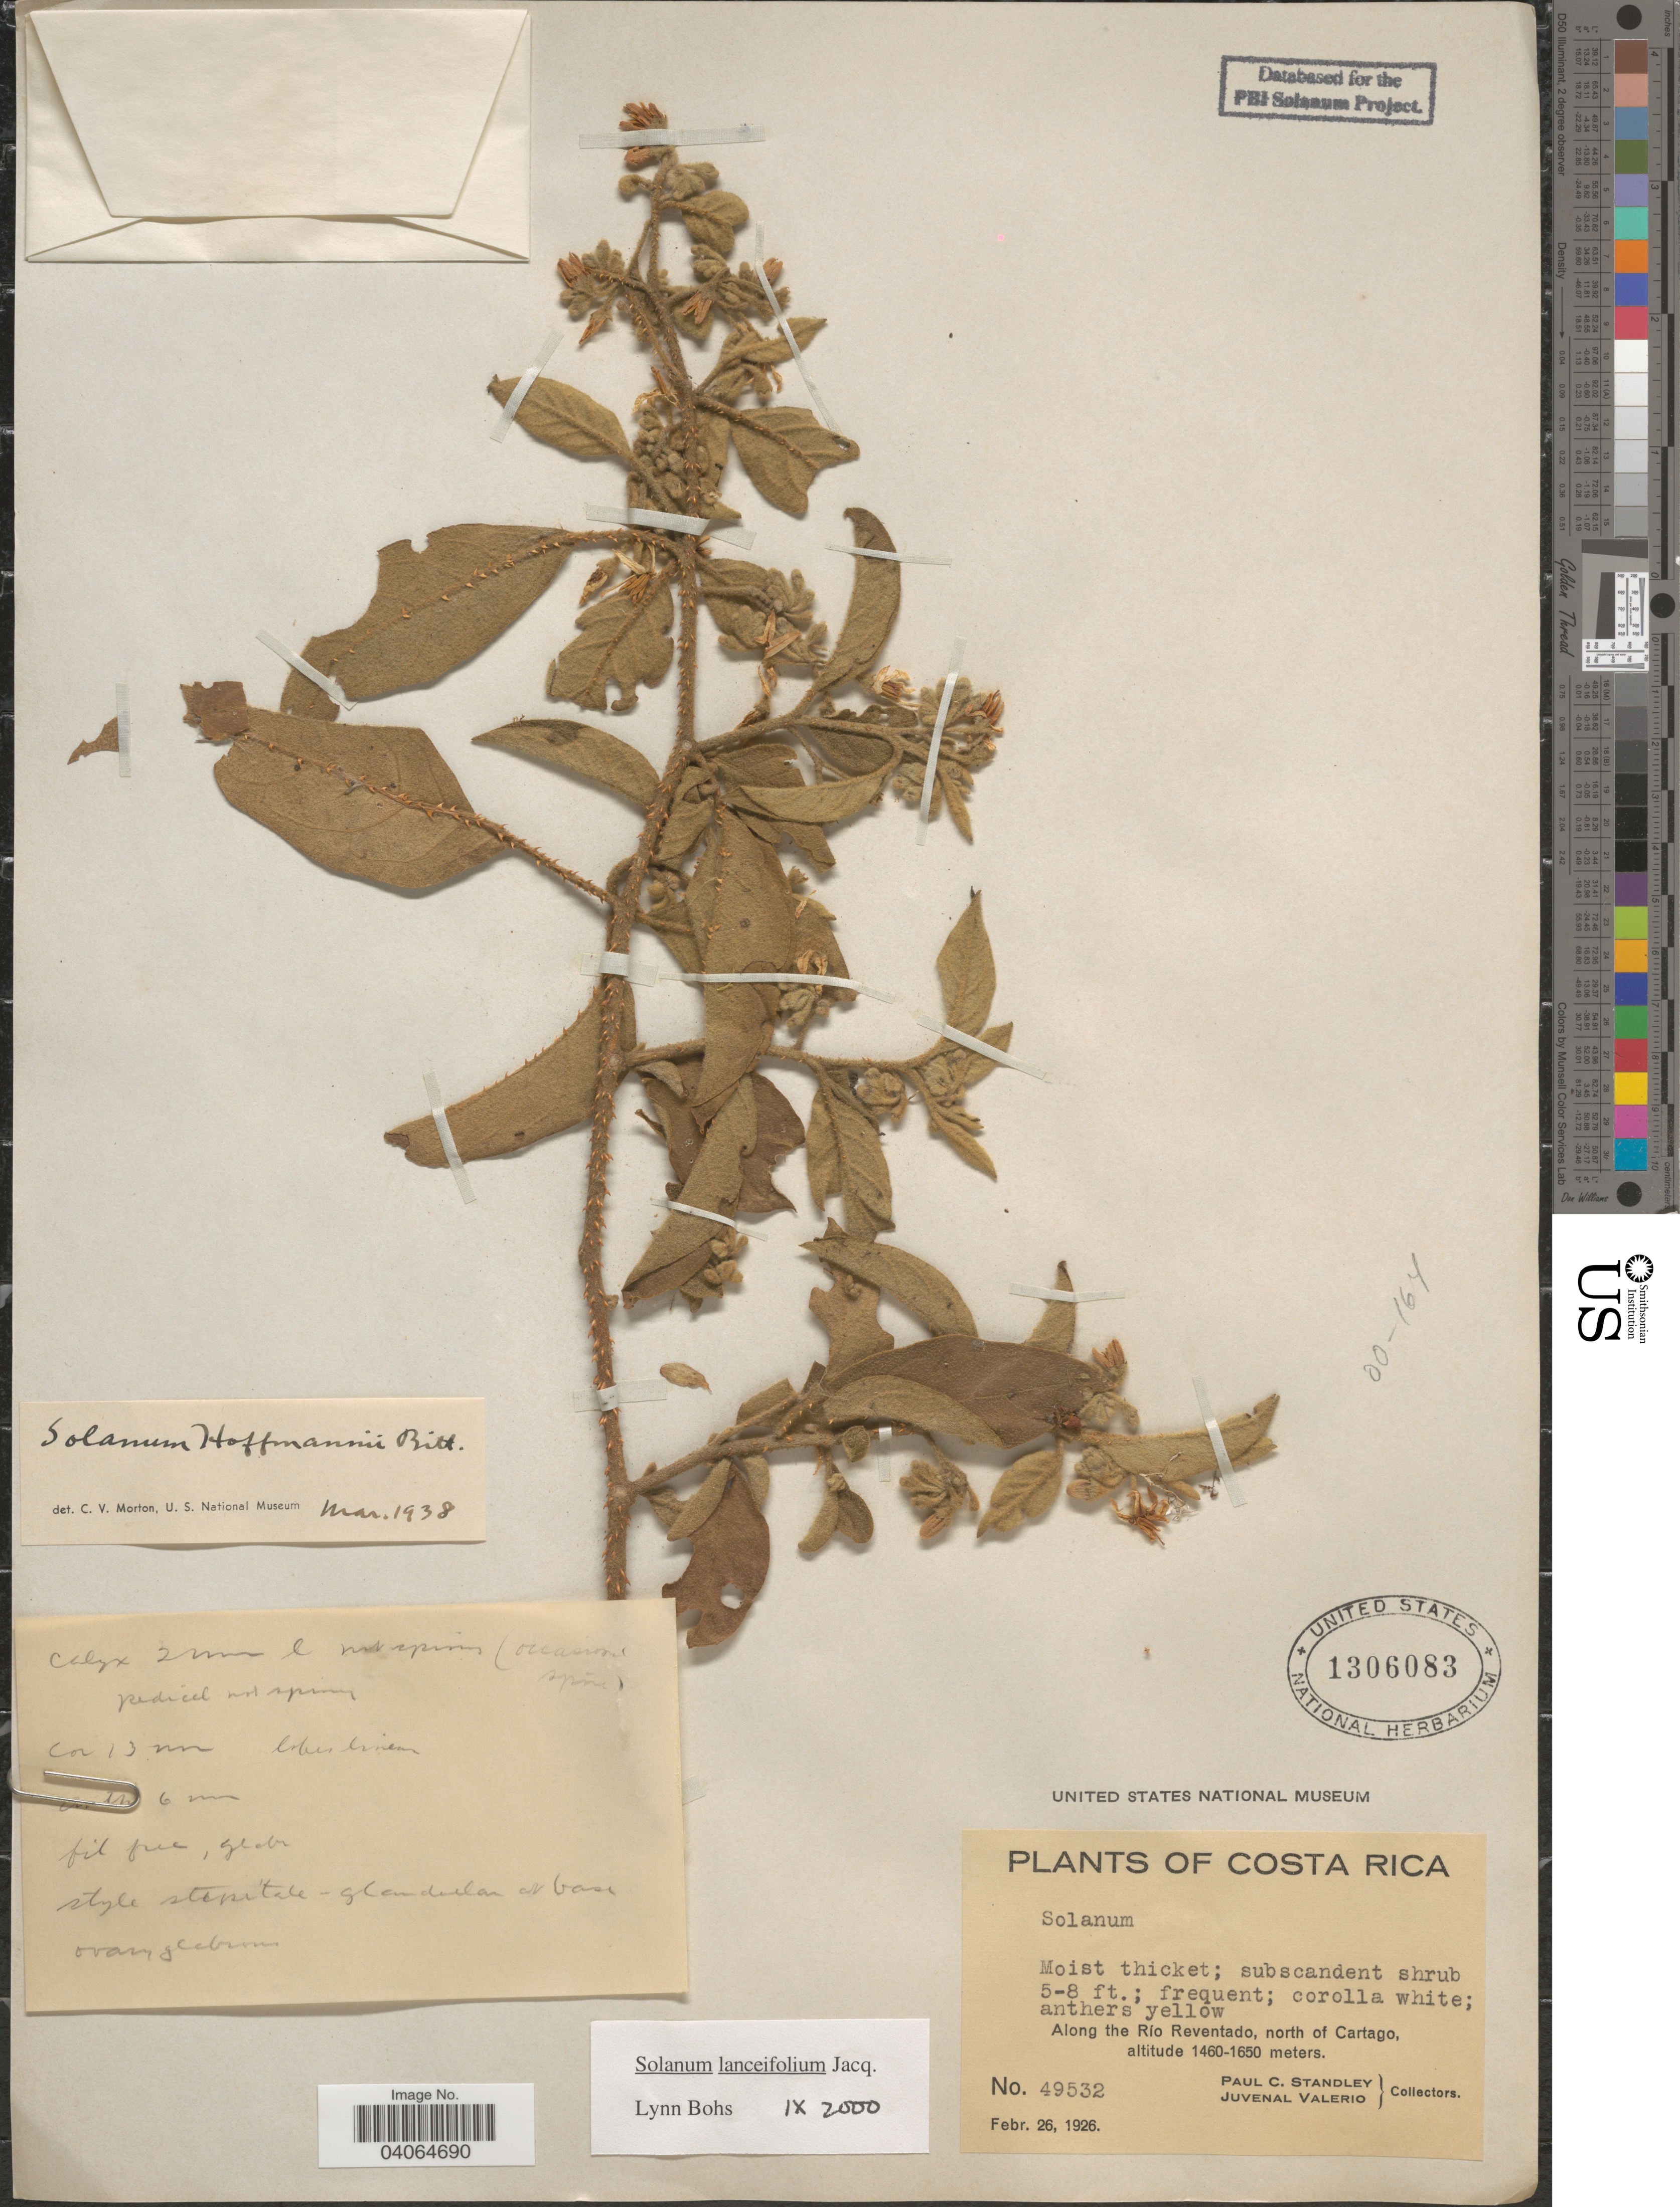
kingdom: Plantae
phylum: Tracheophyta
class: Magnoliopsida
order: Solanales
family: Solanaceae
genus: Solanum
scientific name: Solanum lanceifolium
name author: Jacq.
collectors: P. C. Standley & J. Valerio R.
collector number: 49532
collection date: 1926-02-26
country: Costa Rica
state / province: Cartago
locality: Along the Río Reventado, north of Cartago.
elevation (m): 1460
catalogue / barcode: US 1306083